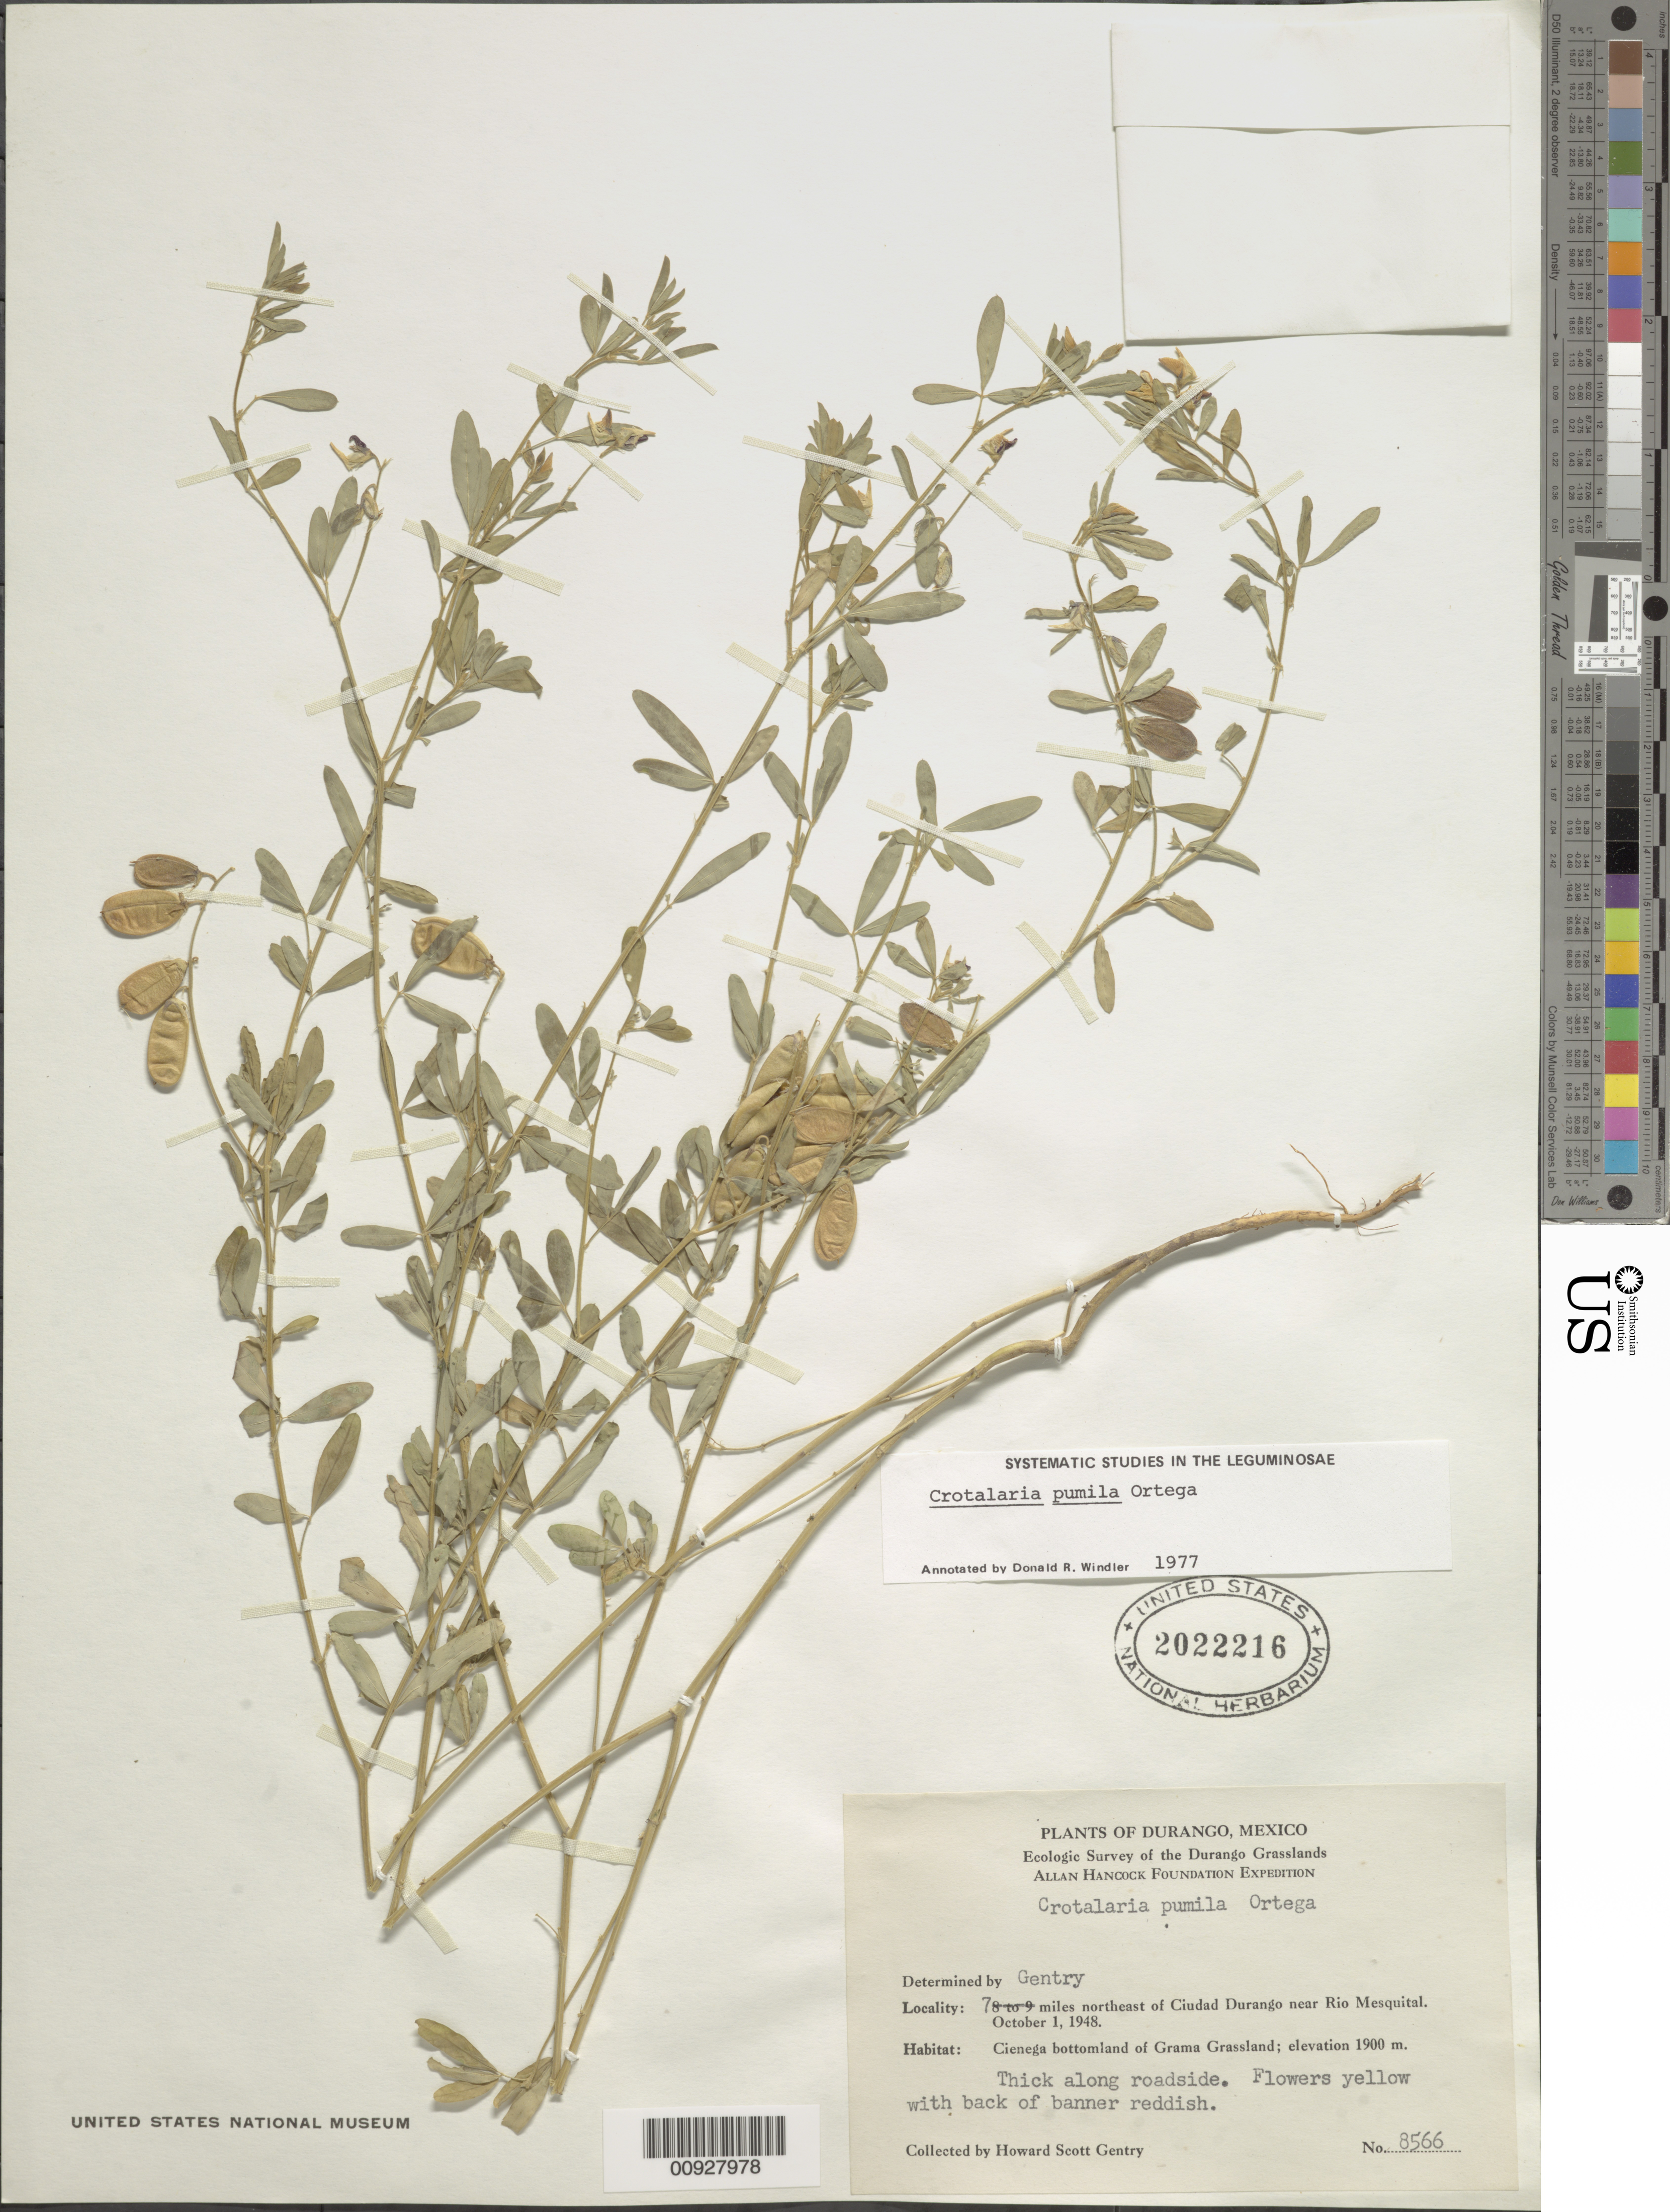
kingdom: Plantae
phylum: Tracheophyta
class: Magnoliopsida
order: Fabales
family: Fabaceae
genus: Crotalaria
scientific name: Crotalaria pumila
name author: Ortega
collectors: H. S. Gentry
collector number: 8566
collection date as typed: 01 Oct 1948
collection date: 1948-10-01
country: Mexico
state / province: Durango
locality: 7 miles northeast of Ciudad Durango near Río Mesquital.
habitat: Cienega bottomland of Grama Grassland. Thick along roadside.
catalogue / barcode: US 2022216